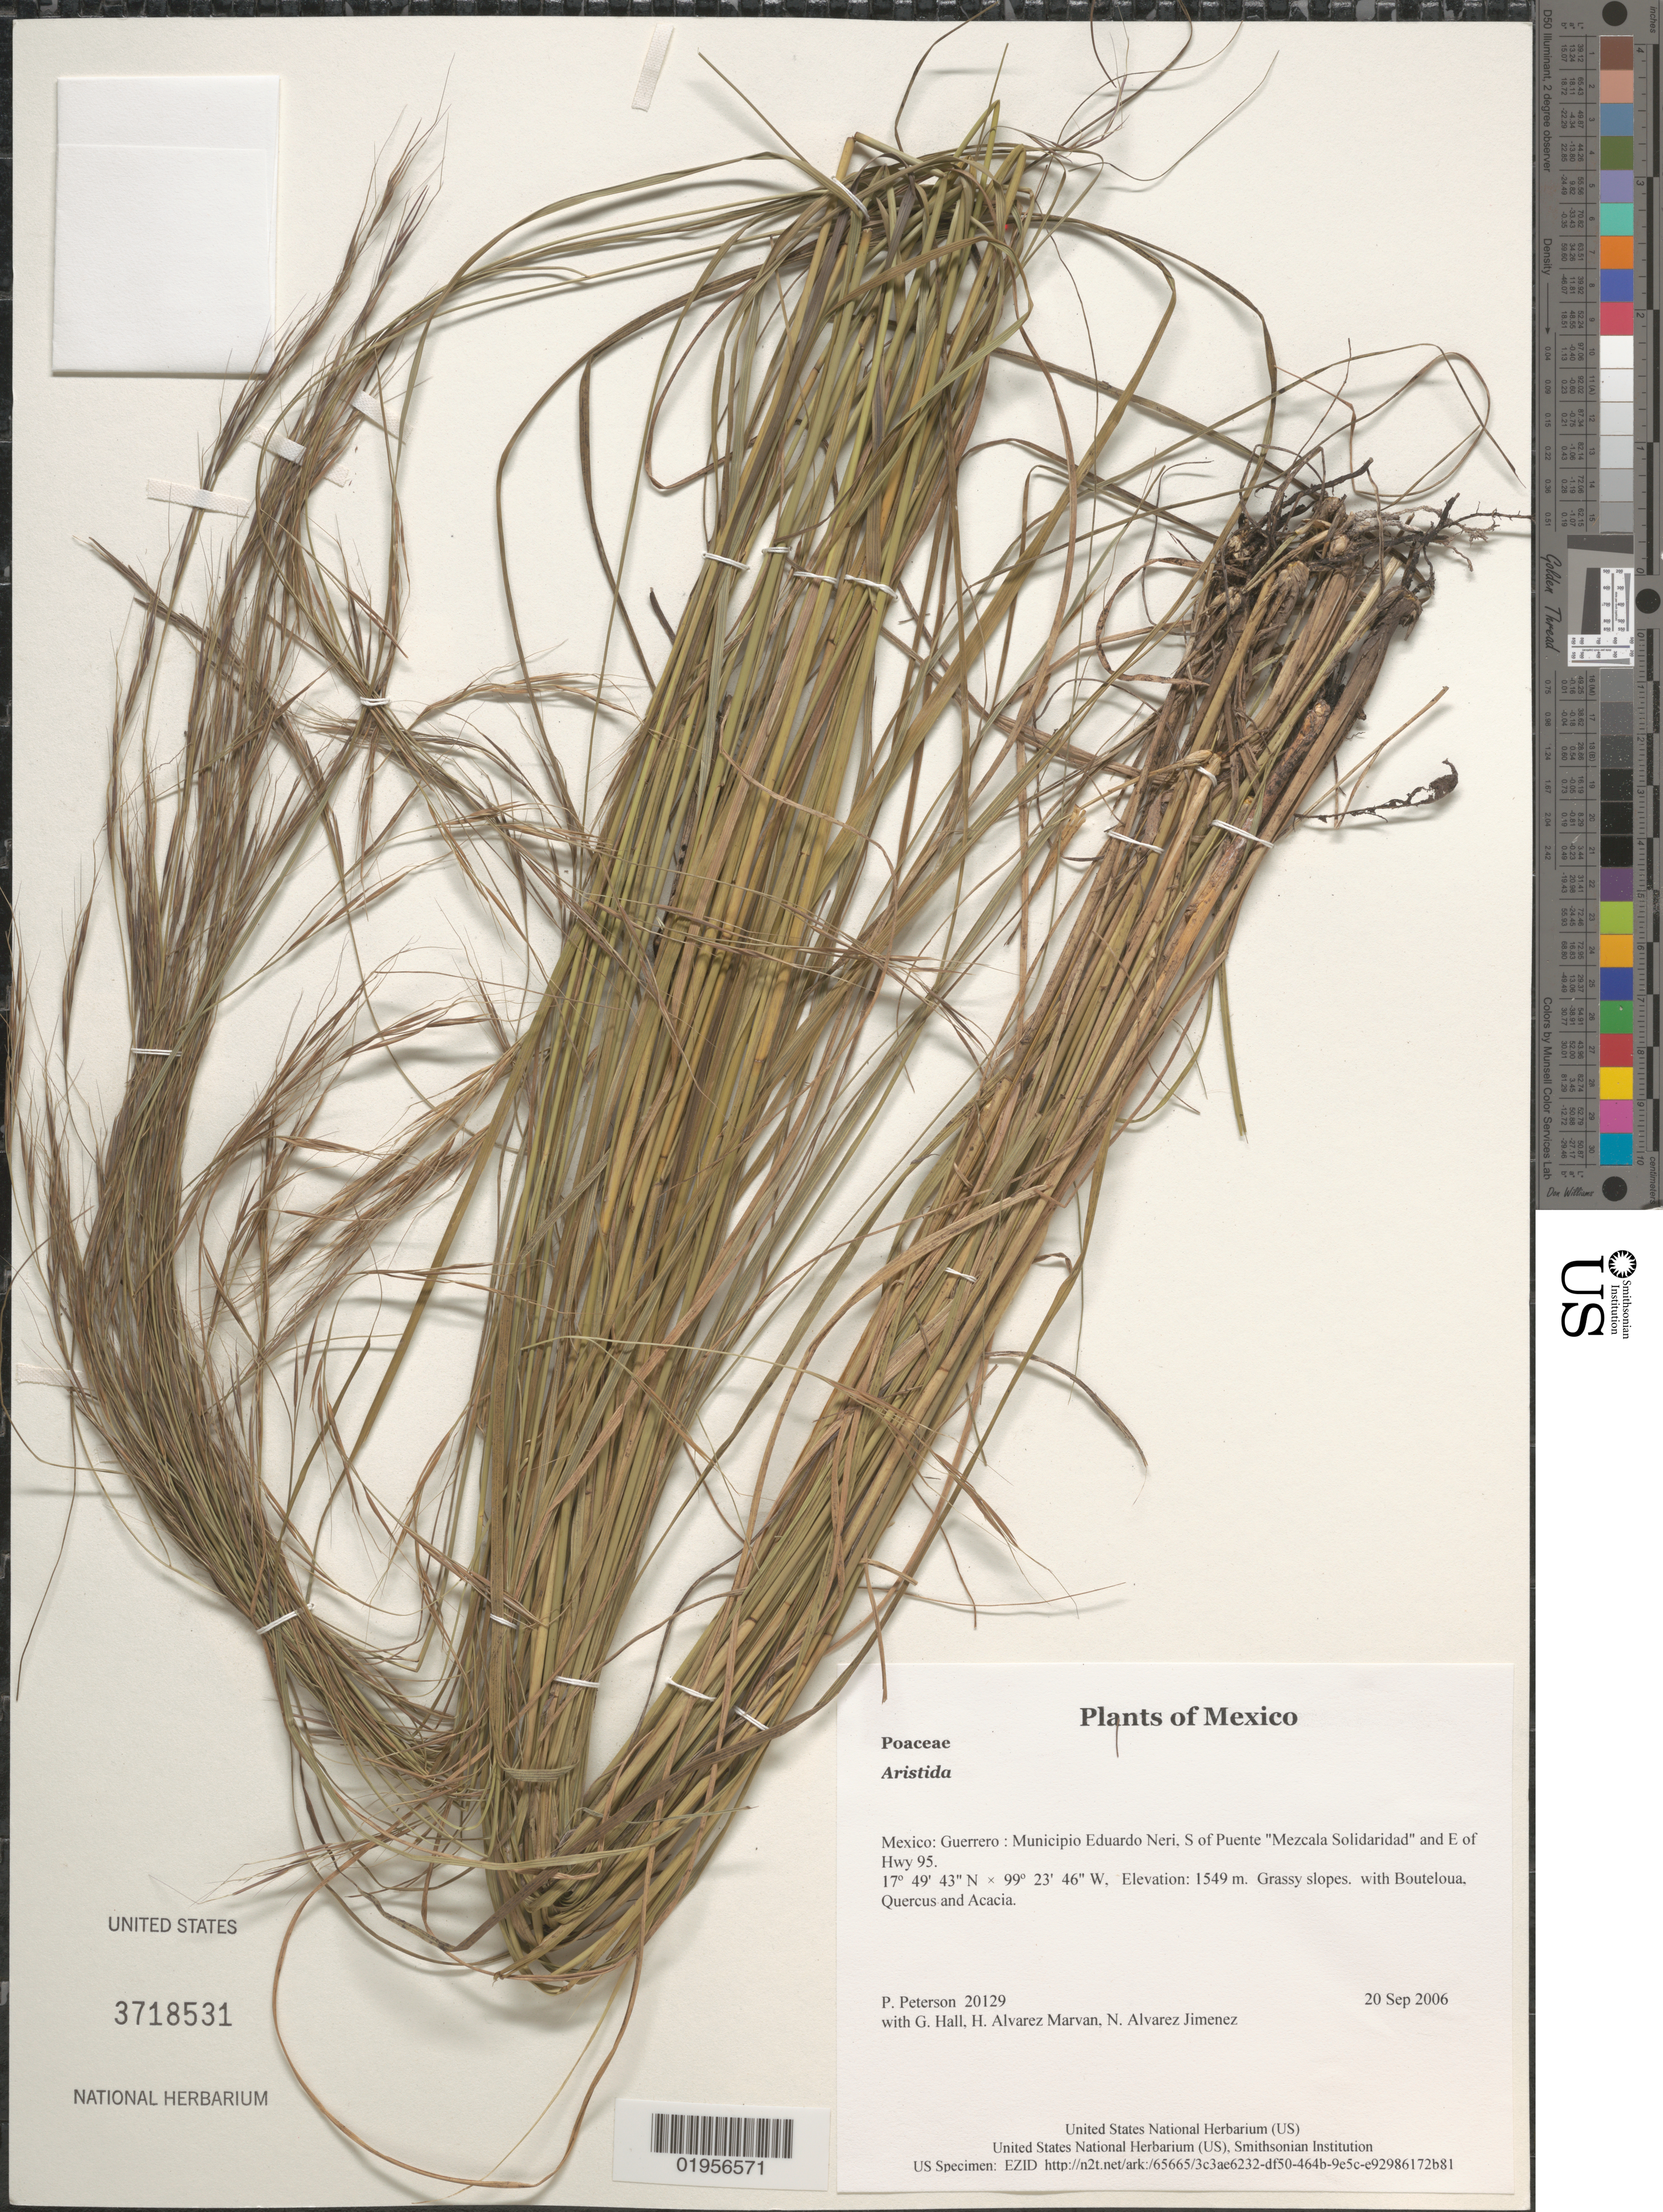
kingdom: Plantae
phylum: Tracheophyta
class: Liliopsida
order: Poales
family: Poaceae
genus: Aristida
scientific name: Aristida sp.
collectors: P. M. Peterson, G. Hall, H. Alvarez Marvan & N. Alvarez Jimenez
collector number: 20129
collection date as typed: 20 Sep 2006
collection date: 2006-09-20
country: Mexico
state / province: Guerrero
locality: Municipio Eduardo Neri, S of Puente "Mezcala Solidaridad" and E of Hwy 95.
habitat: Grassy slopes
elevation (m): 1549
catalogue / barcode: US 3718531